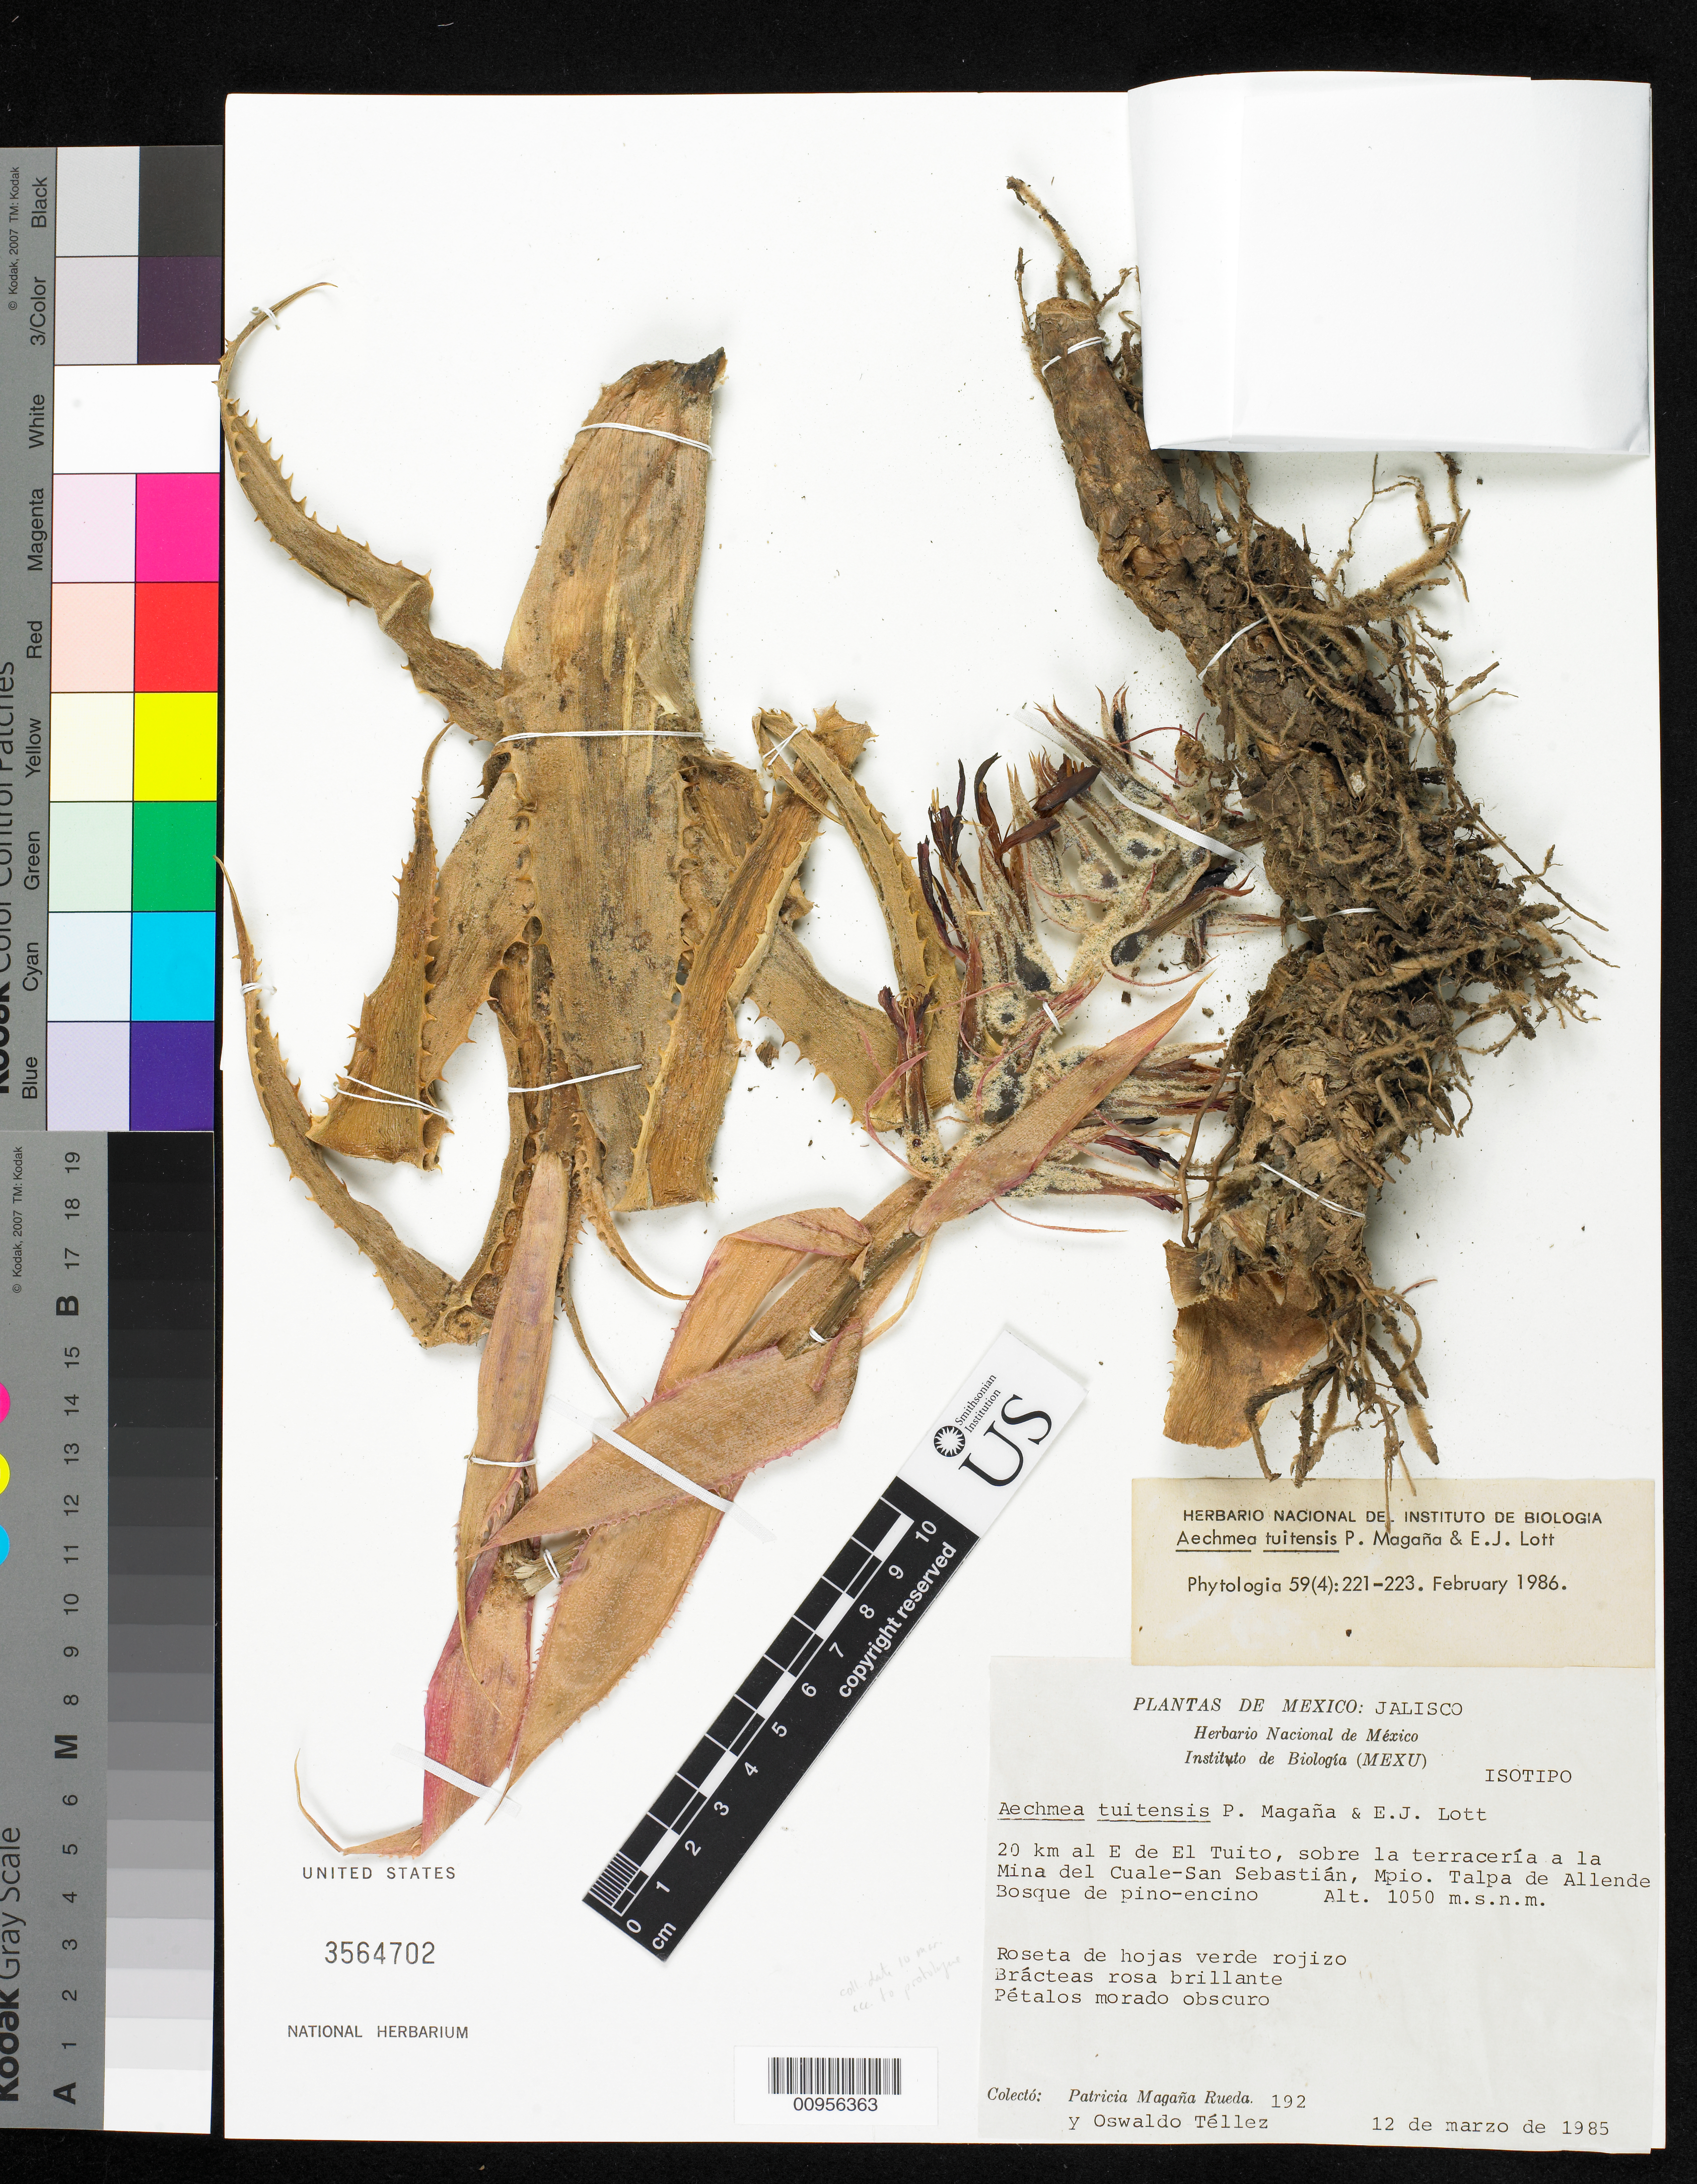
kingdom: Plantae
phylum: Tracheophyta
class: Liliopsida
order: Poales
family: Bromeliaceae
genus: Aechmea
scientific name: Aechmea tuitensis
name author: Magaña Rueda & E. J. Lott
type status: Isotype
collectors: P. Magaña Rueda & O. Téllez V.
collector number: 192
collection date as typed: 12 Mar 1985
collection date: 1985-03-12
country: Mexico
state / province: Jalisco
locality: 20 km al E de El Tuito, sobre la terracería a la Mina del Cuale-San Sebastián, Mpio. Talpa de Allende.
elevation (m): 1050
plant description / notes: Protologue cites collection date as 10 March 1985 (in error? Duplicate at MO cited as isotype in protologue bears collection date of 12 March 1985).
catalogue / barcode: US 3564702